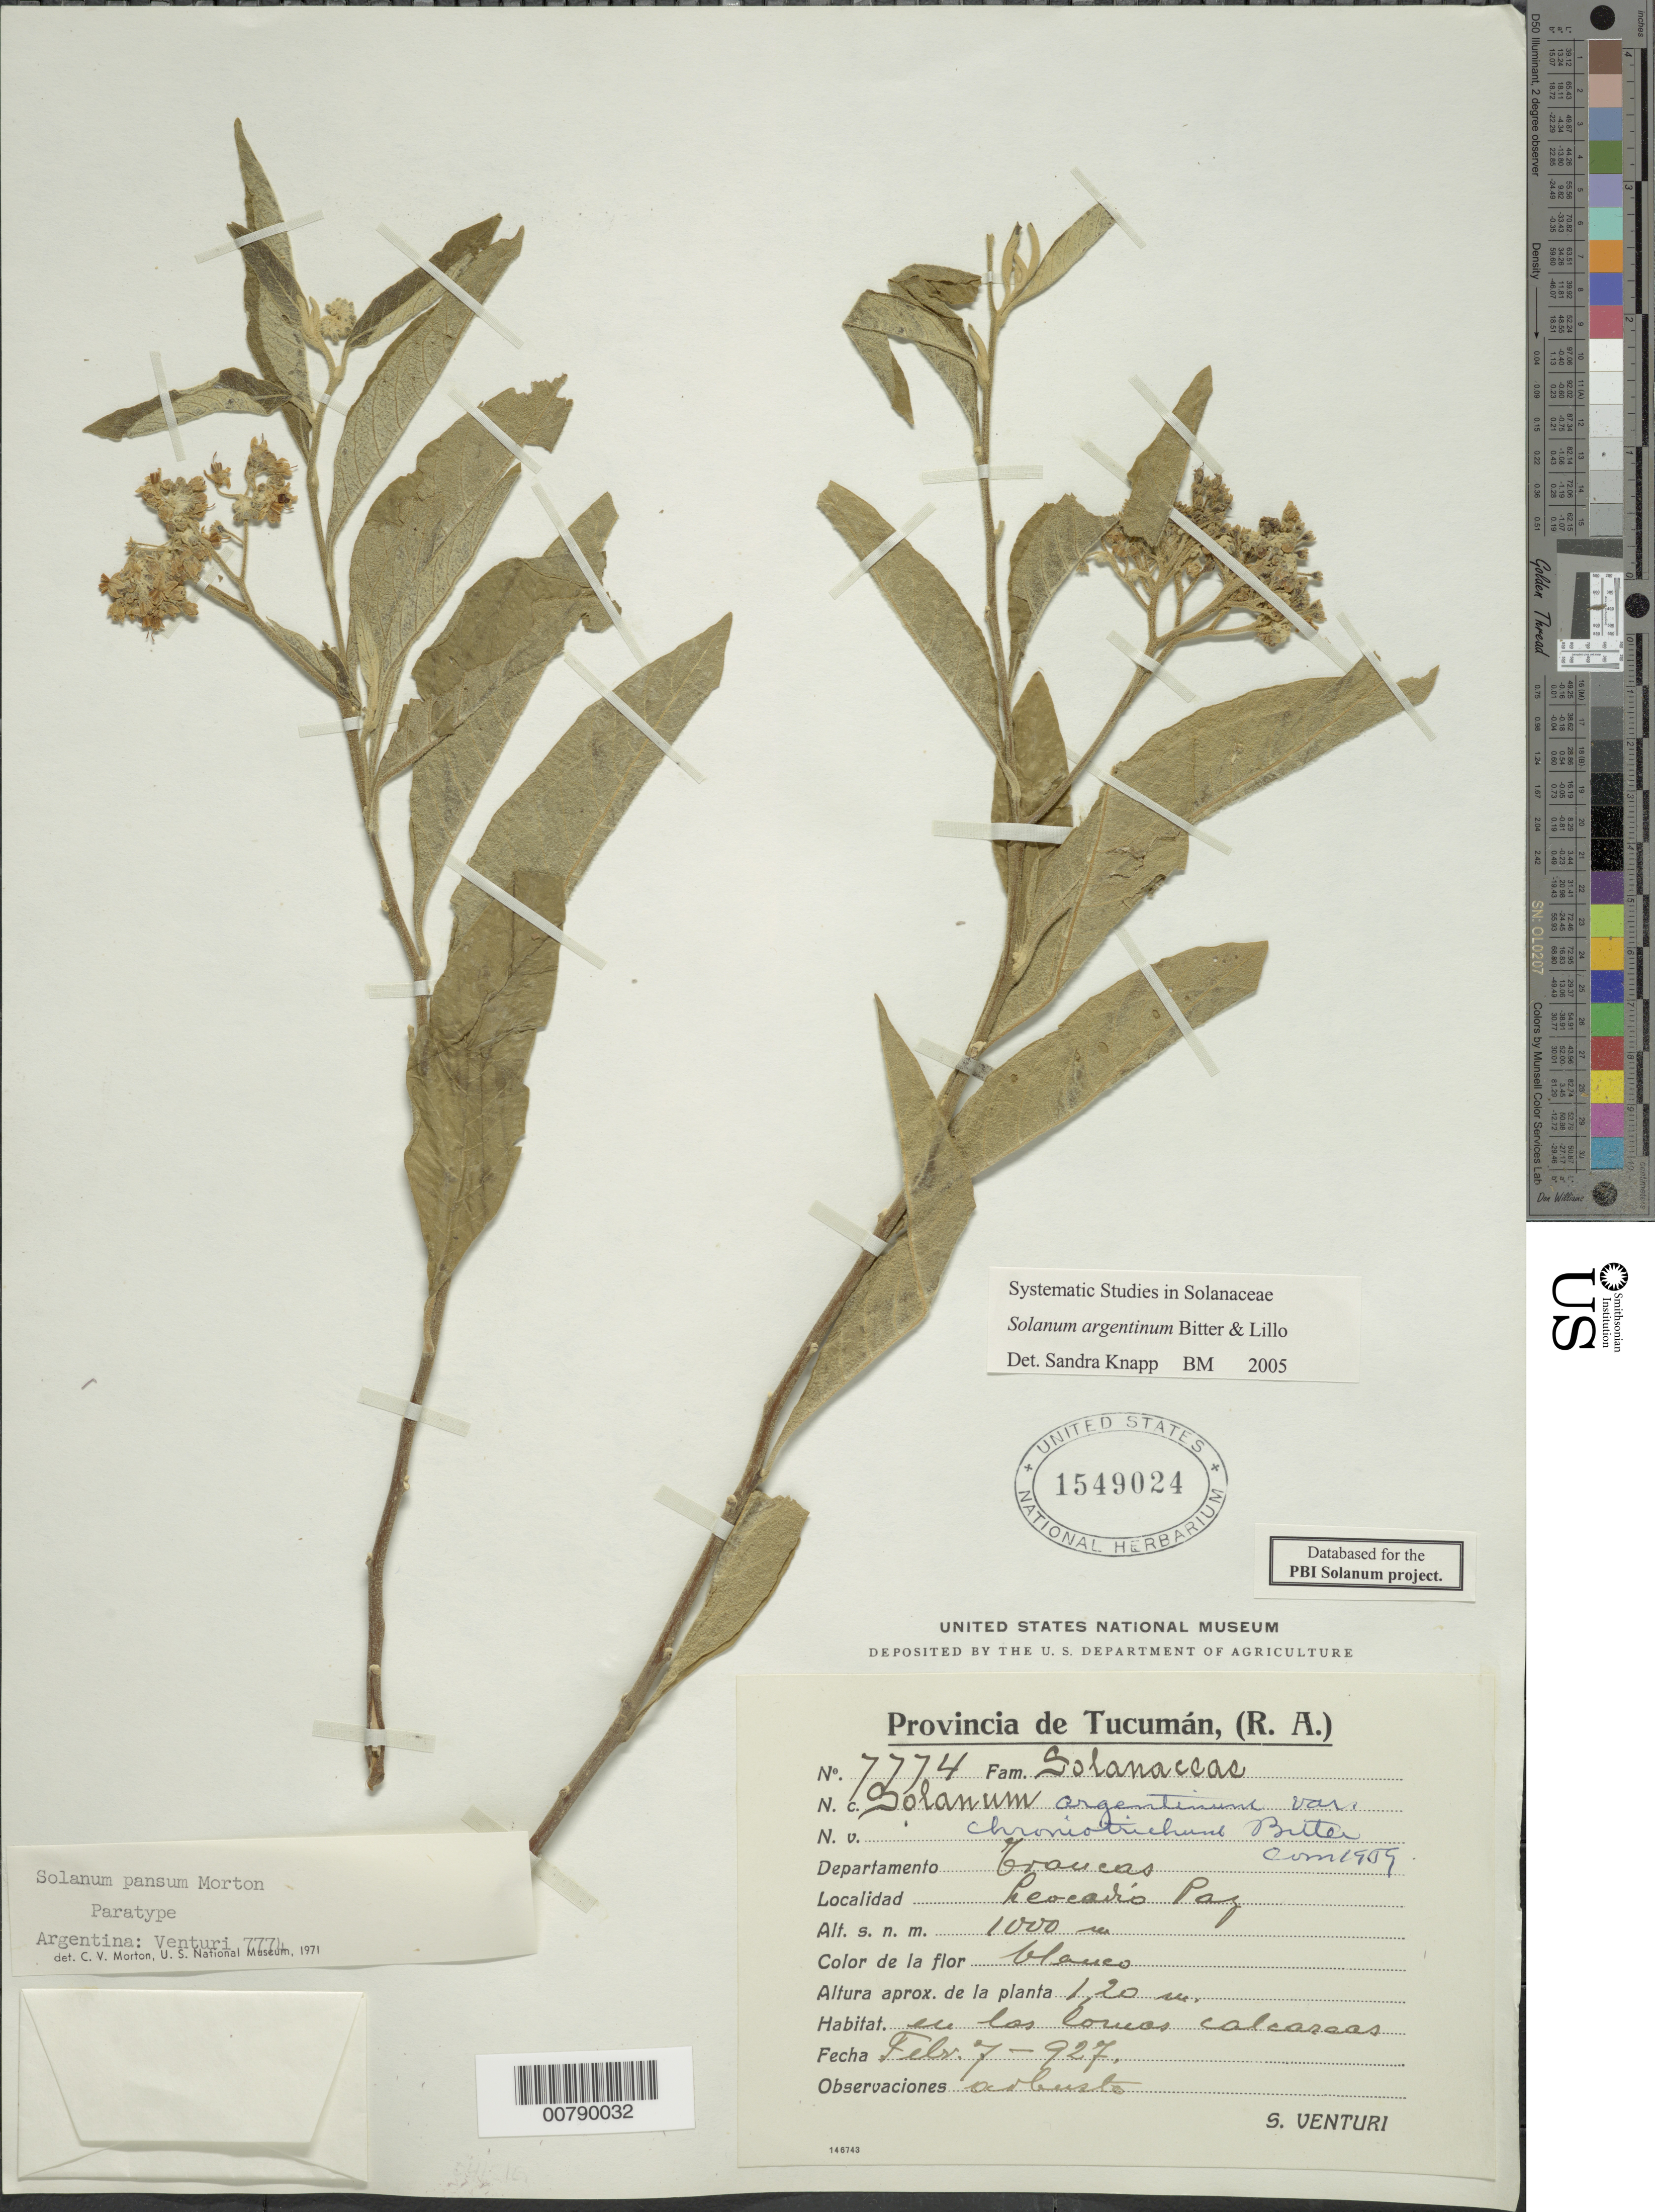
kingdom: Plantae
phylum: Tracheophyta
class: Magnoliopsida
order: Solanales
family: Solanaceae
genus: Solanum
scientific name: Solanum argentinum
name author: Bitter & Lillo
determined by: Knapp, S. D.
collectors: S. Venturi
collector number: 7774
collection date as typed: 7 Feb 1927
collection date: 1927-02-07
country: Argentina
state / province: Tucumán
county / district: Trancas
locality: Leocario Paz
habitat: en las lomas calcaradas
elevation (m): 1000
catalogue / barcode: US 1549024